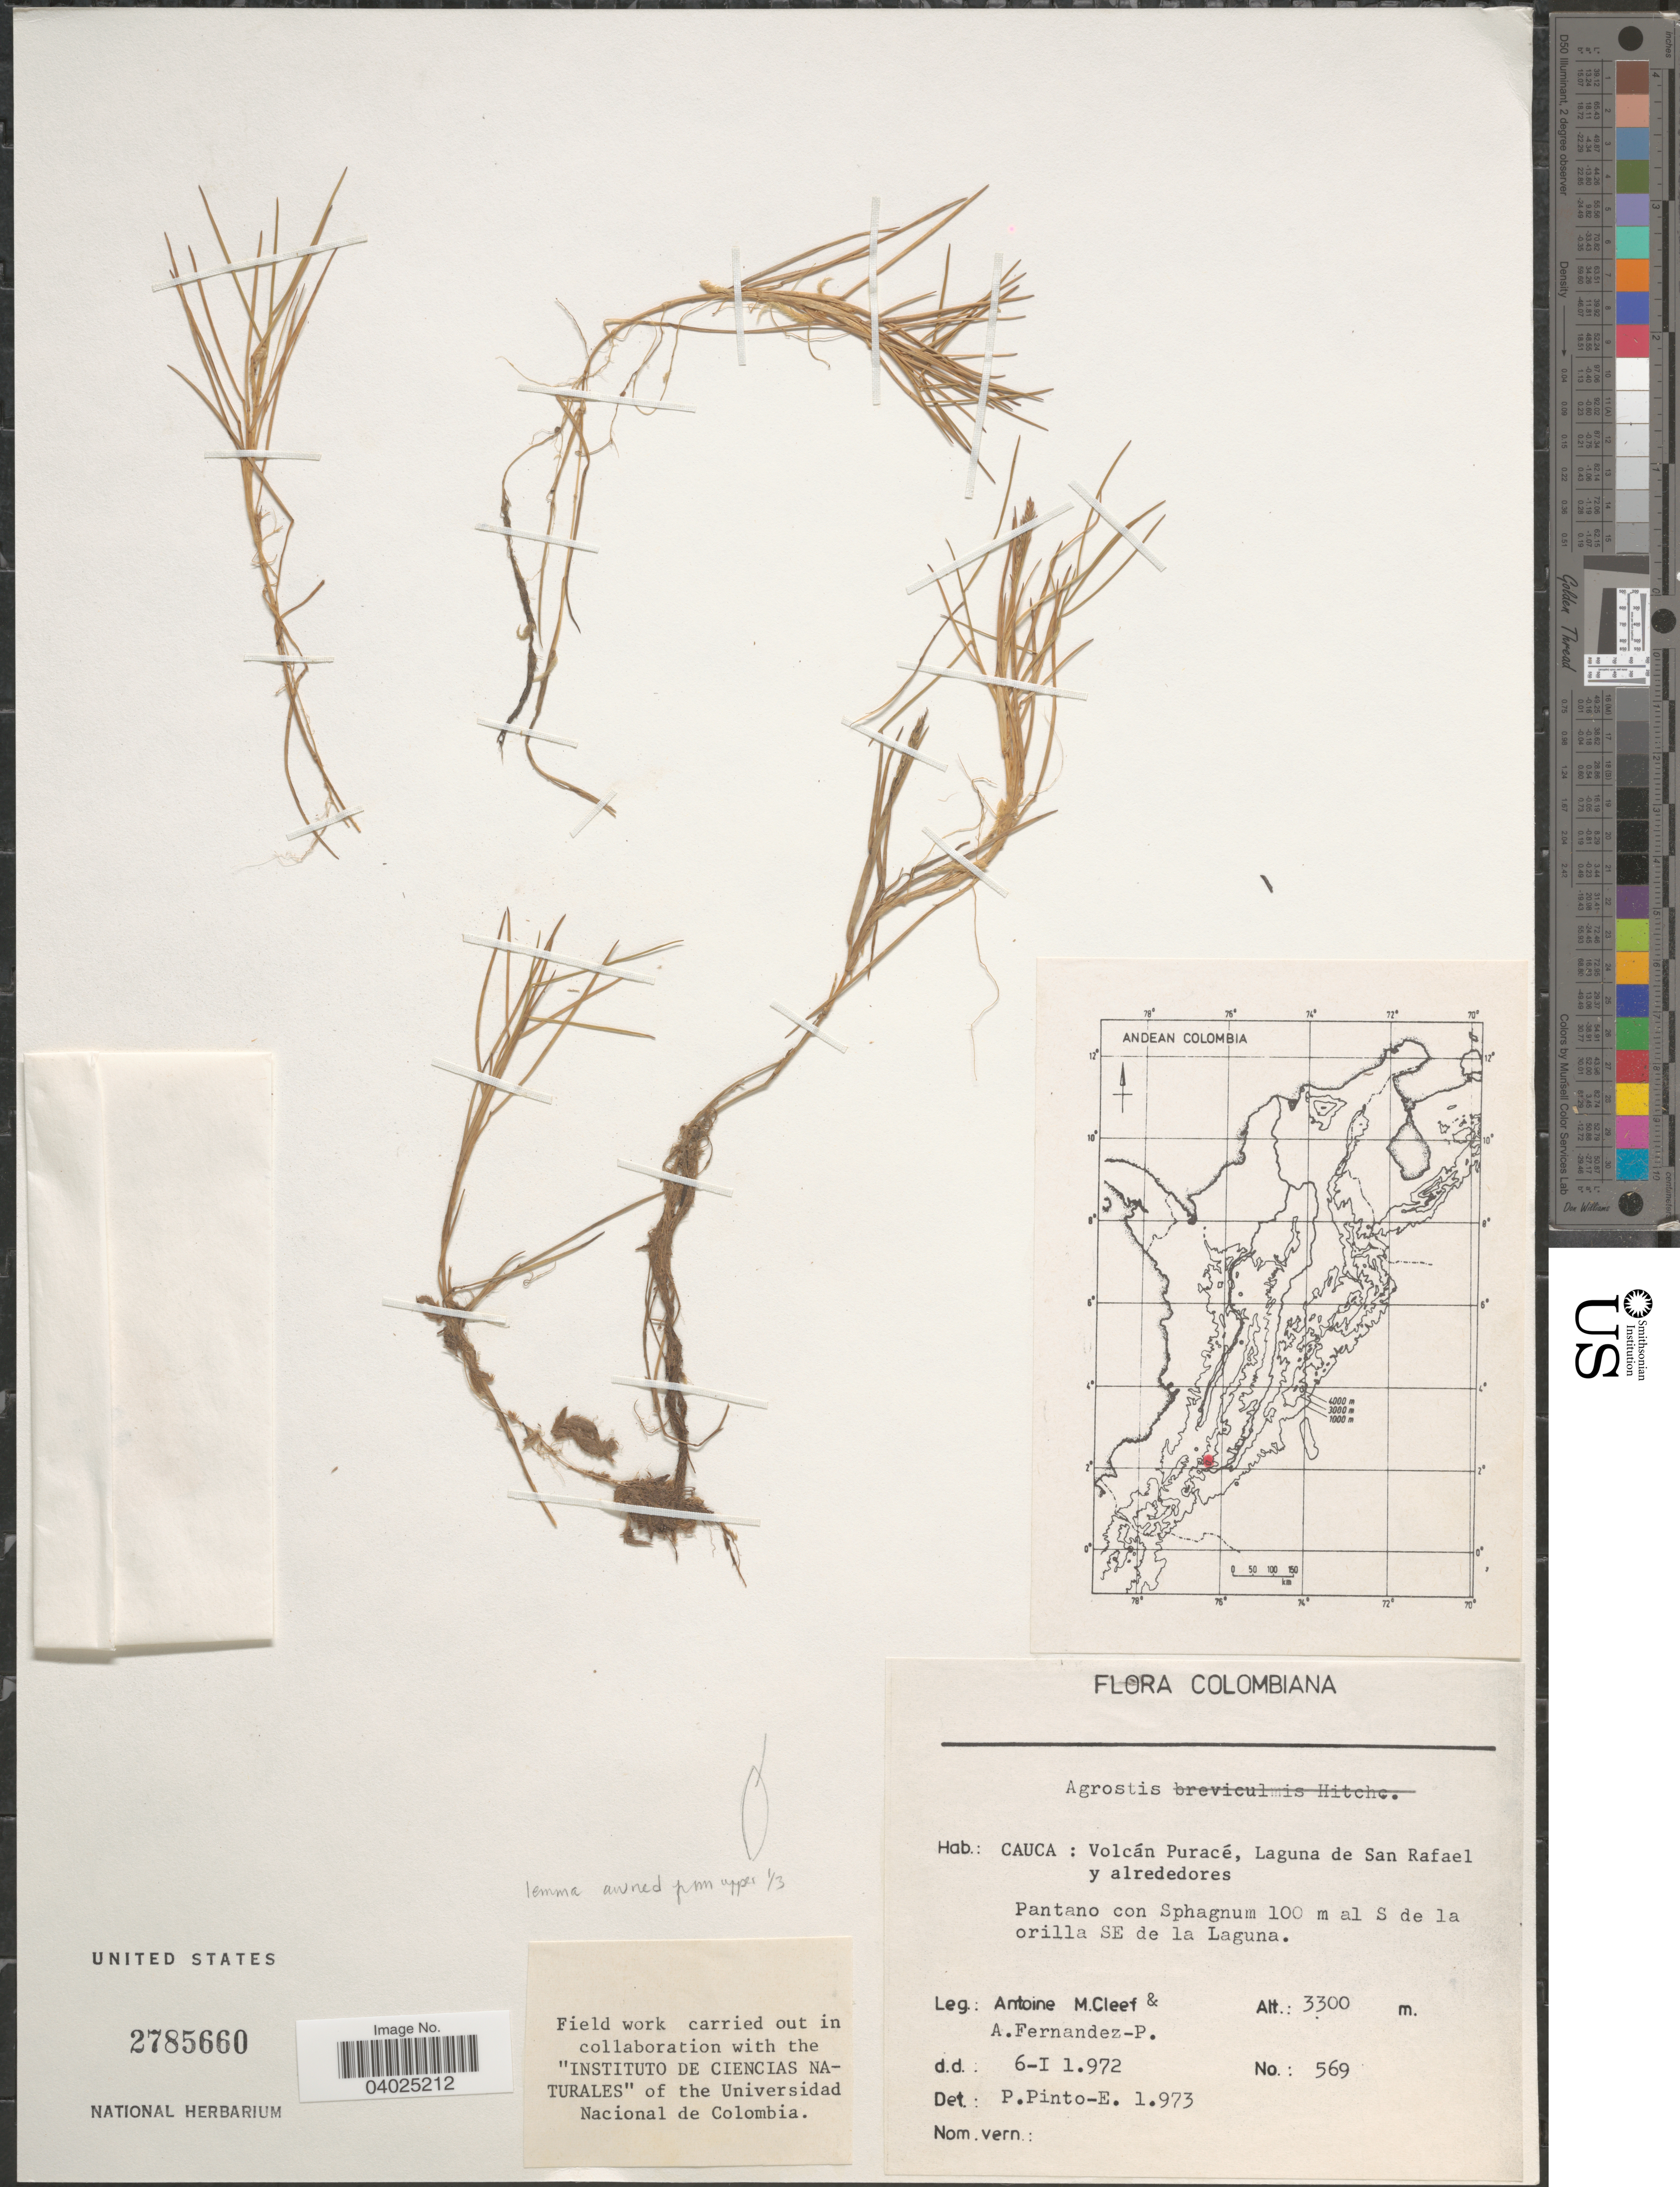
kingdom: Plantae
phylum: Tracheophyta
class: Liliopsida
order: Poales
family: Poaceae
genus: Agrostis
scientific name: Agrostis sp.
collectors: A. M. Cleef & A. Fernández-Pérez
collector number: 569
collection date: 1972-01-06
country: Colombia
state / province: Cauca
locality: Volcán Puracé, Laguna de San Rafael y alrededores. Pantano con Sphagnum 100 m al S de la orilla SE de la laguna.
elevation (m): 3300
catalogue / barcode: US 2785660